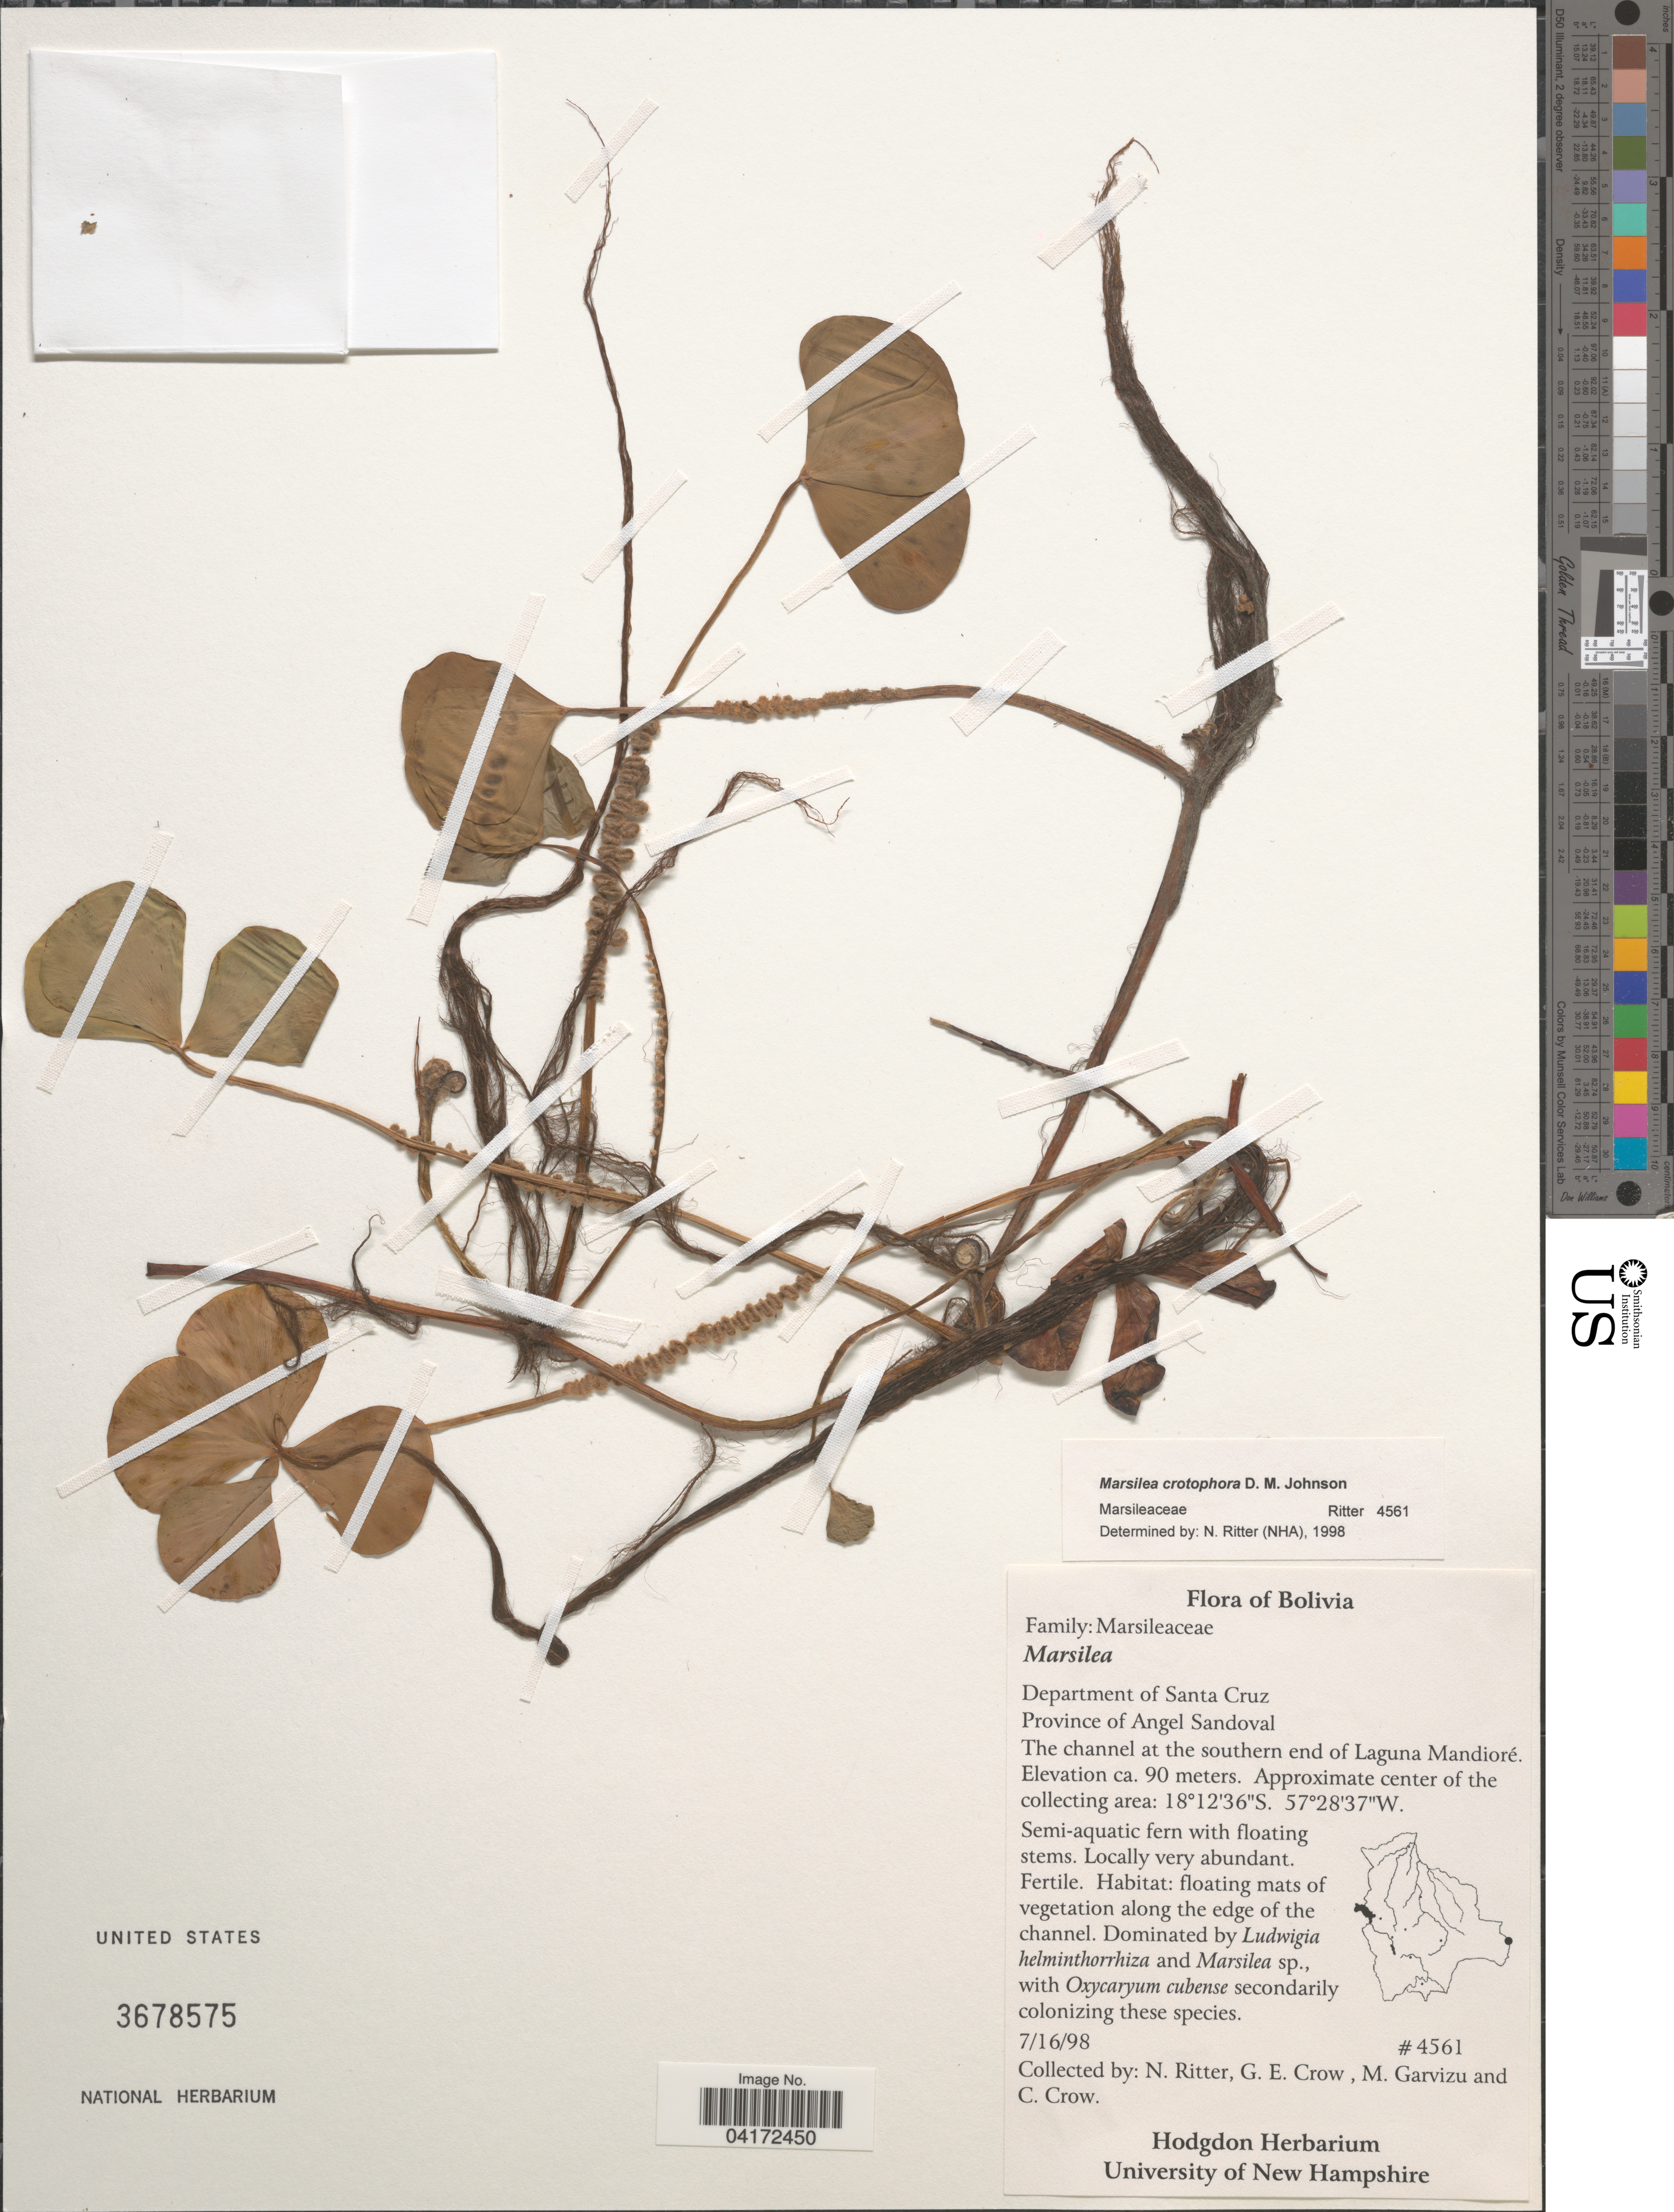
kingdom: Plantae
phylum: Tracheophyta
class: Polypodiopsida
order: Salviniales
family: Marsileaceae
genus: Marsilea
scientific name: Marsilea crotophora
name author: D.M. Johnson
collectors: N. Ritter, G. Crow, M. Garvizu & C. Crow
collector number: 4561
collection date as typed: Transcribed d/m/y: 16/7/98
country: Bolivia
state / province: Santa Cruz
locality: Department of Santa Cruz. Province of Angel Sandoval. The channel at the southern end of Laguna Mandioré.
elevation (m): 90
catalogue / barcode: US 3678575